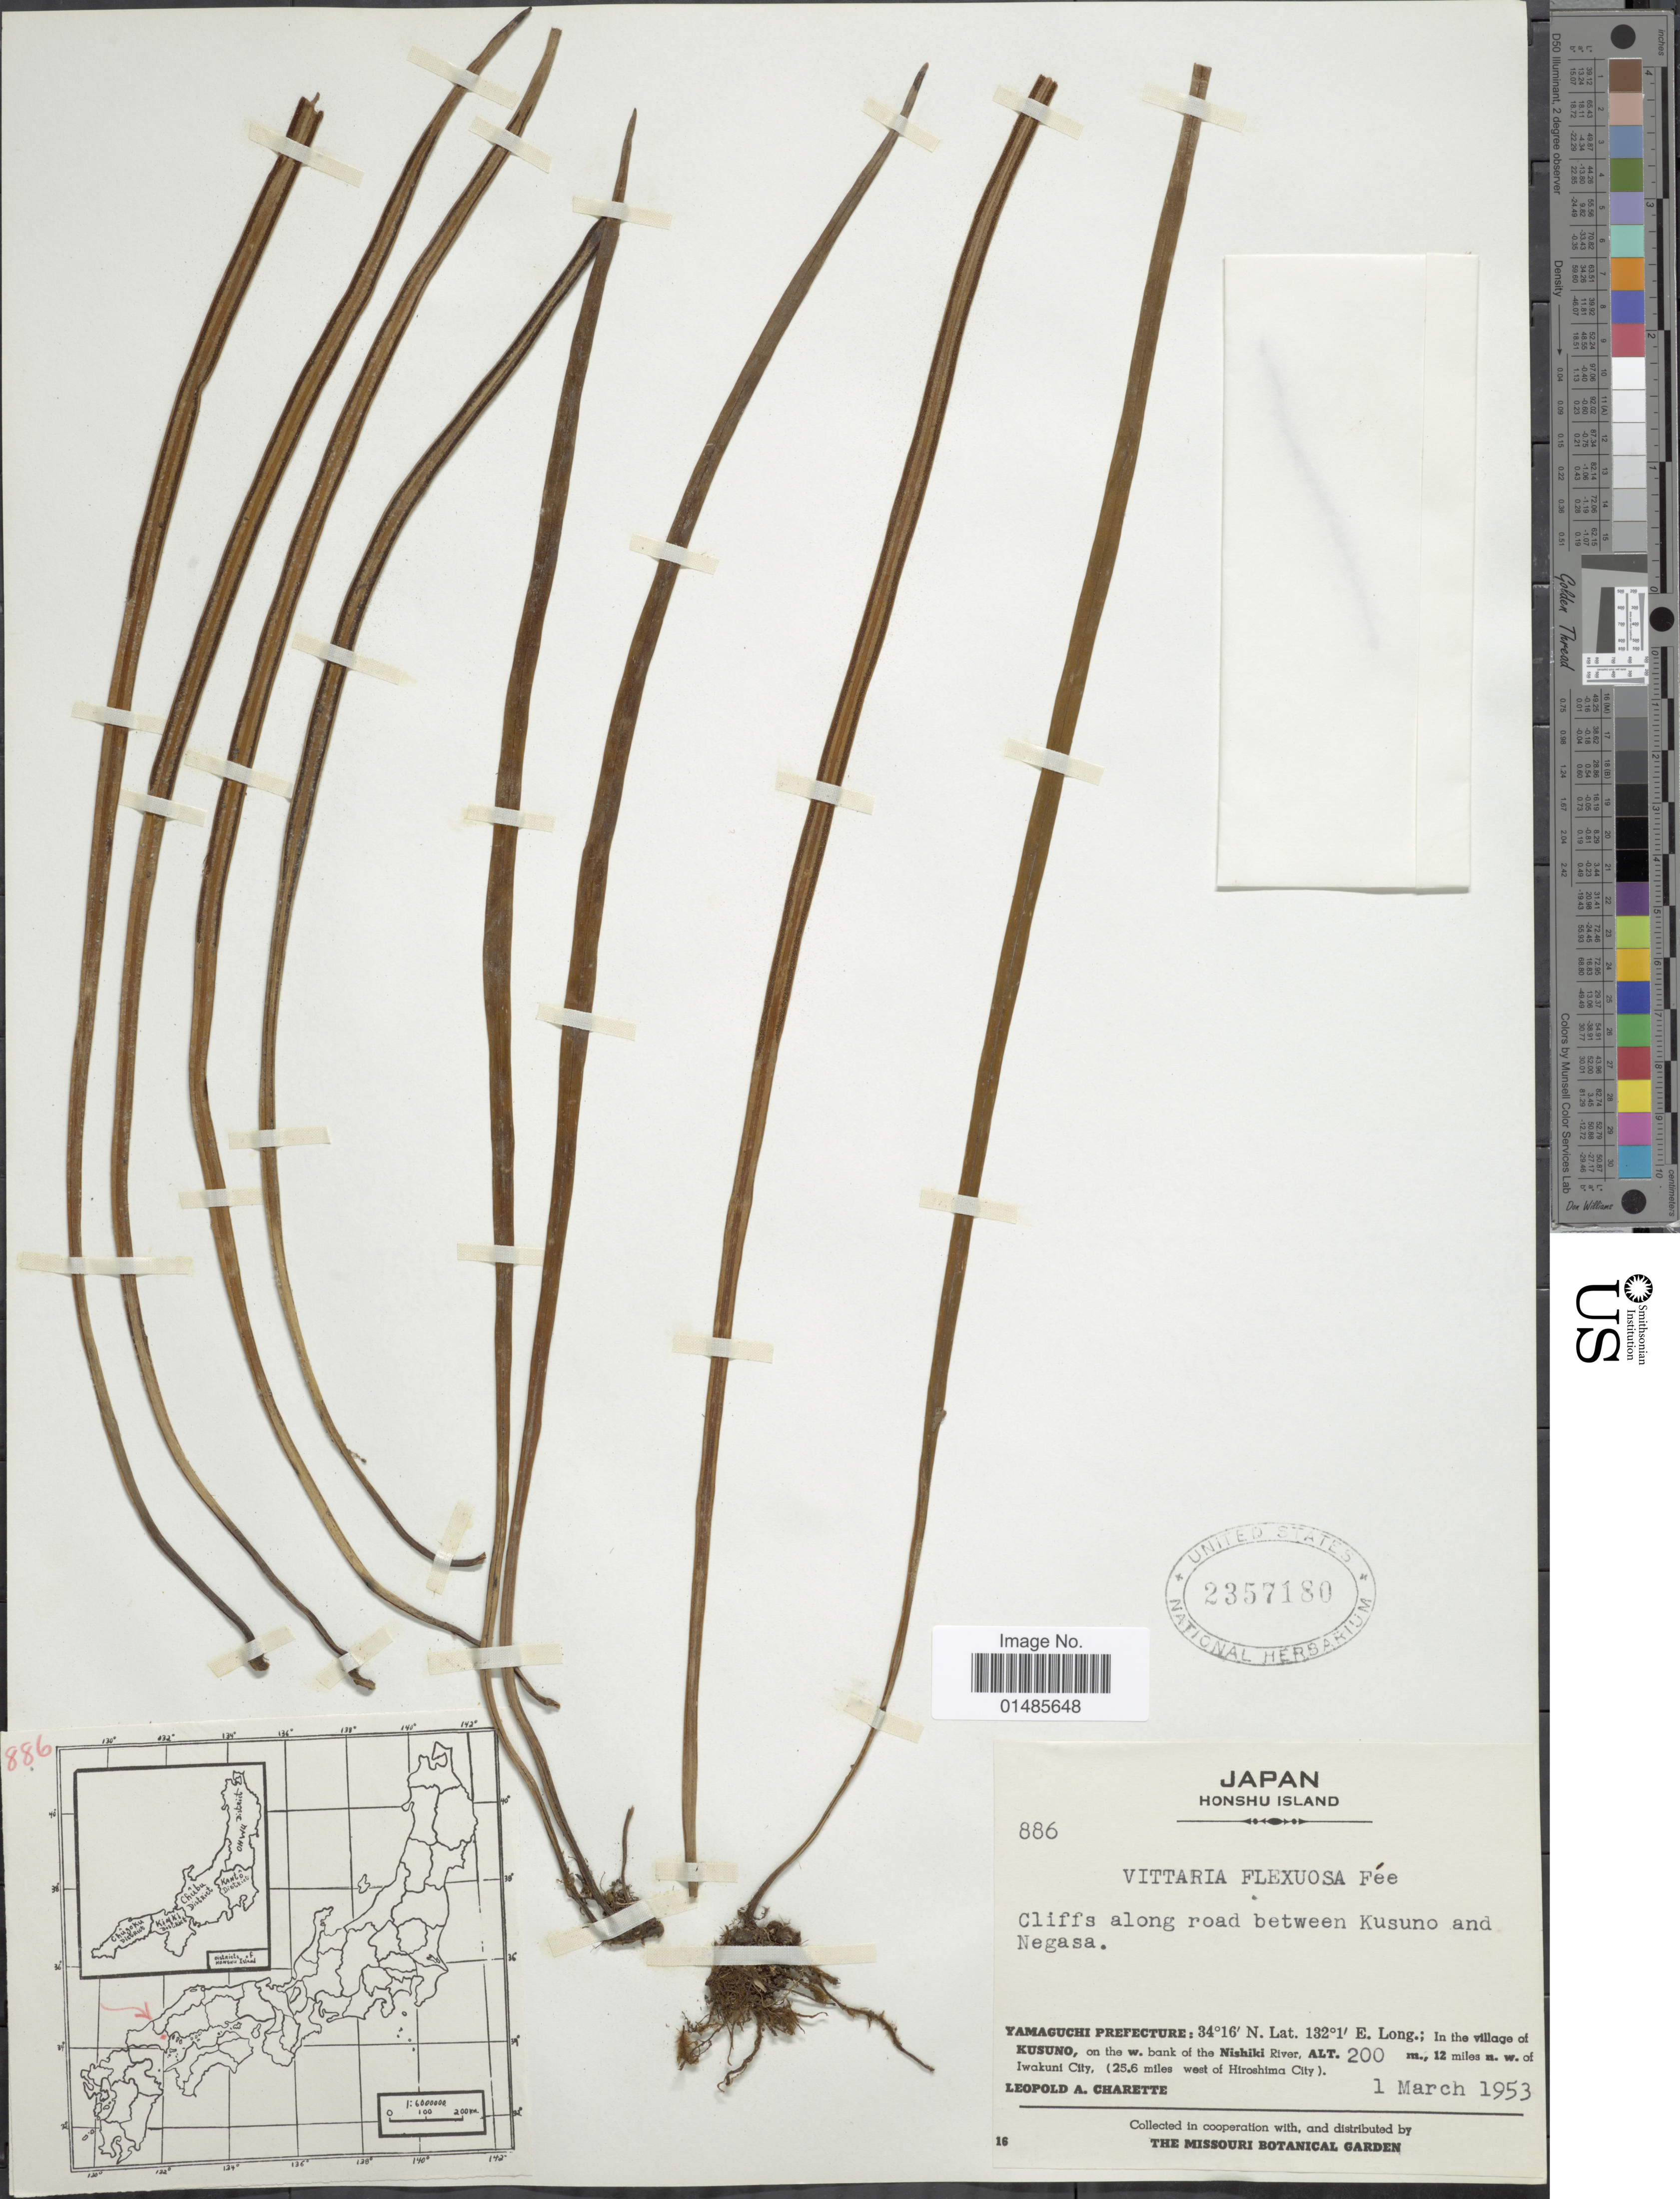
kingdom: Plantae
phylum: Tracheophyta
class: Polypodiopsida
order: Polypodiales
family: Pteridaceae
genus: Haplopteris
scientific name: Haplopteris flexuosa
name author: (Fée) E.H. Crane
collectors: L. A. Charette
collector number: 886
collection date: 1953-03-01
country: Japan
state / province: Yamaguti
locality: Honshu Island. Yamaguchi Prefecture; In the village of Kusuno, on the w. bank of the Nishiki River, 12 miles n.w. of Iwakuni City, (25.6 miles west of Hiroshima City).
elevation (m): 200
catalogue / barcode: US 2357180